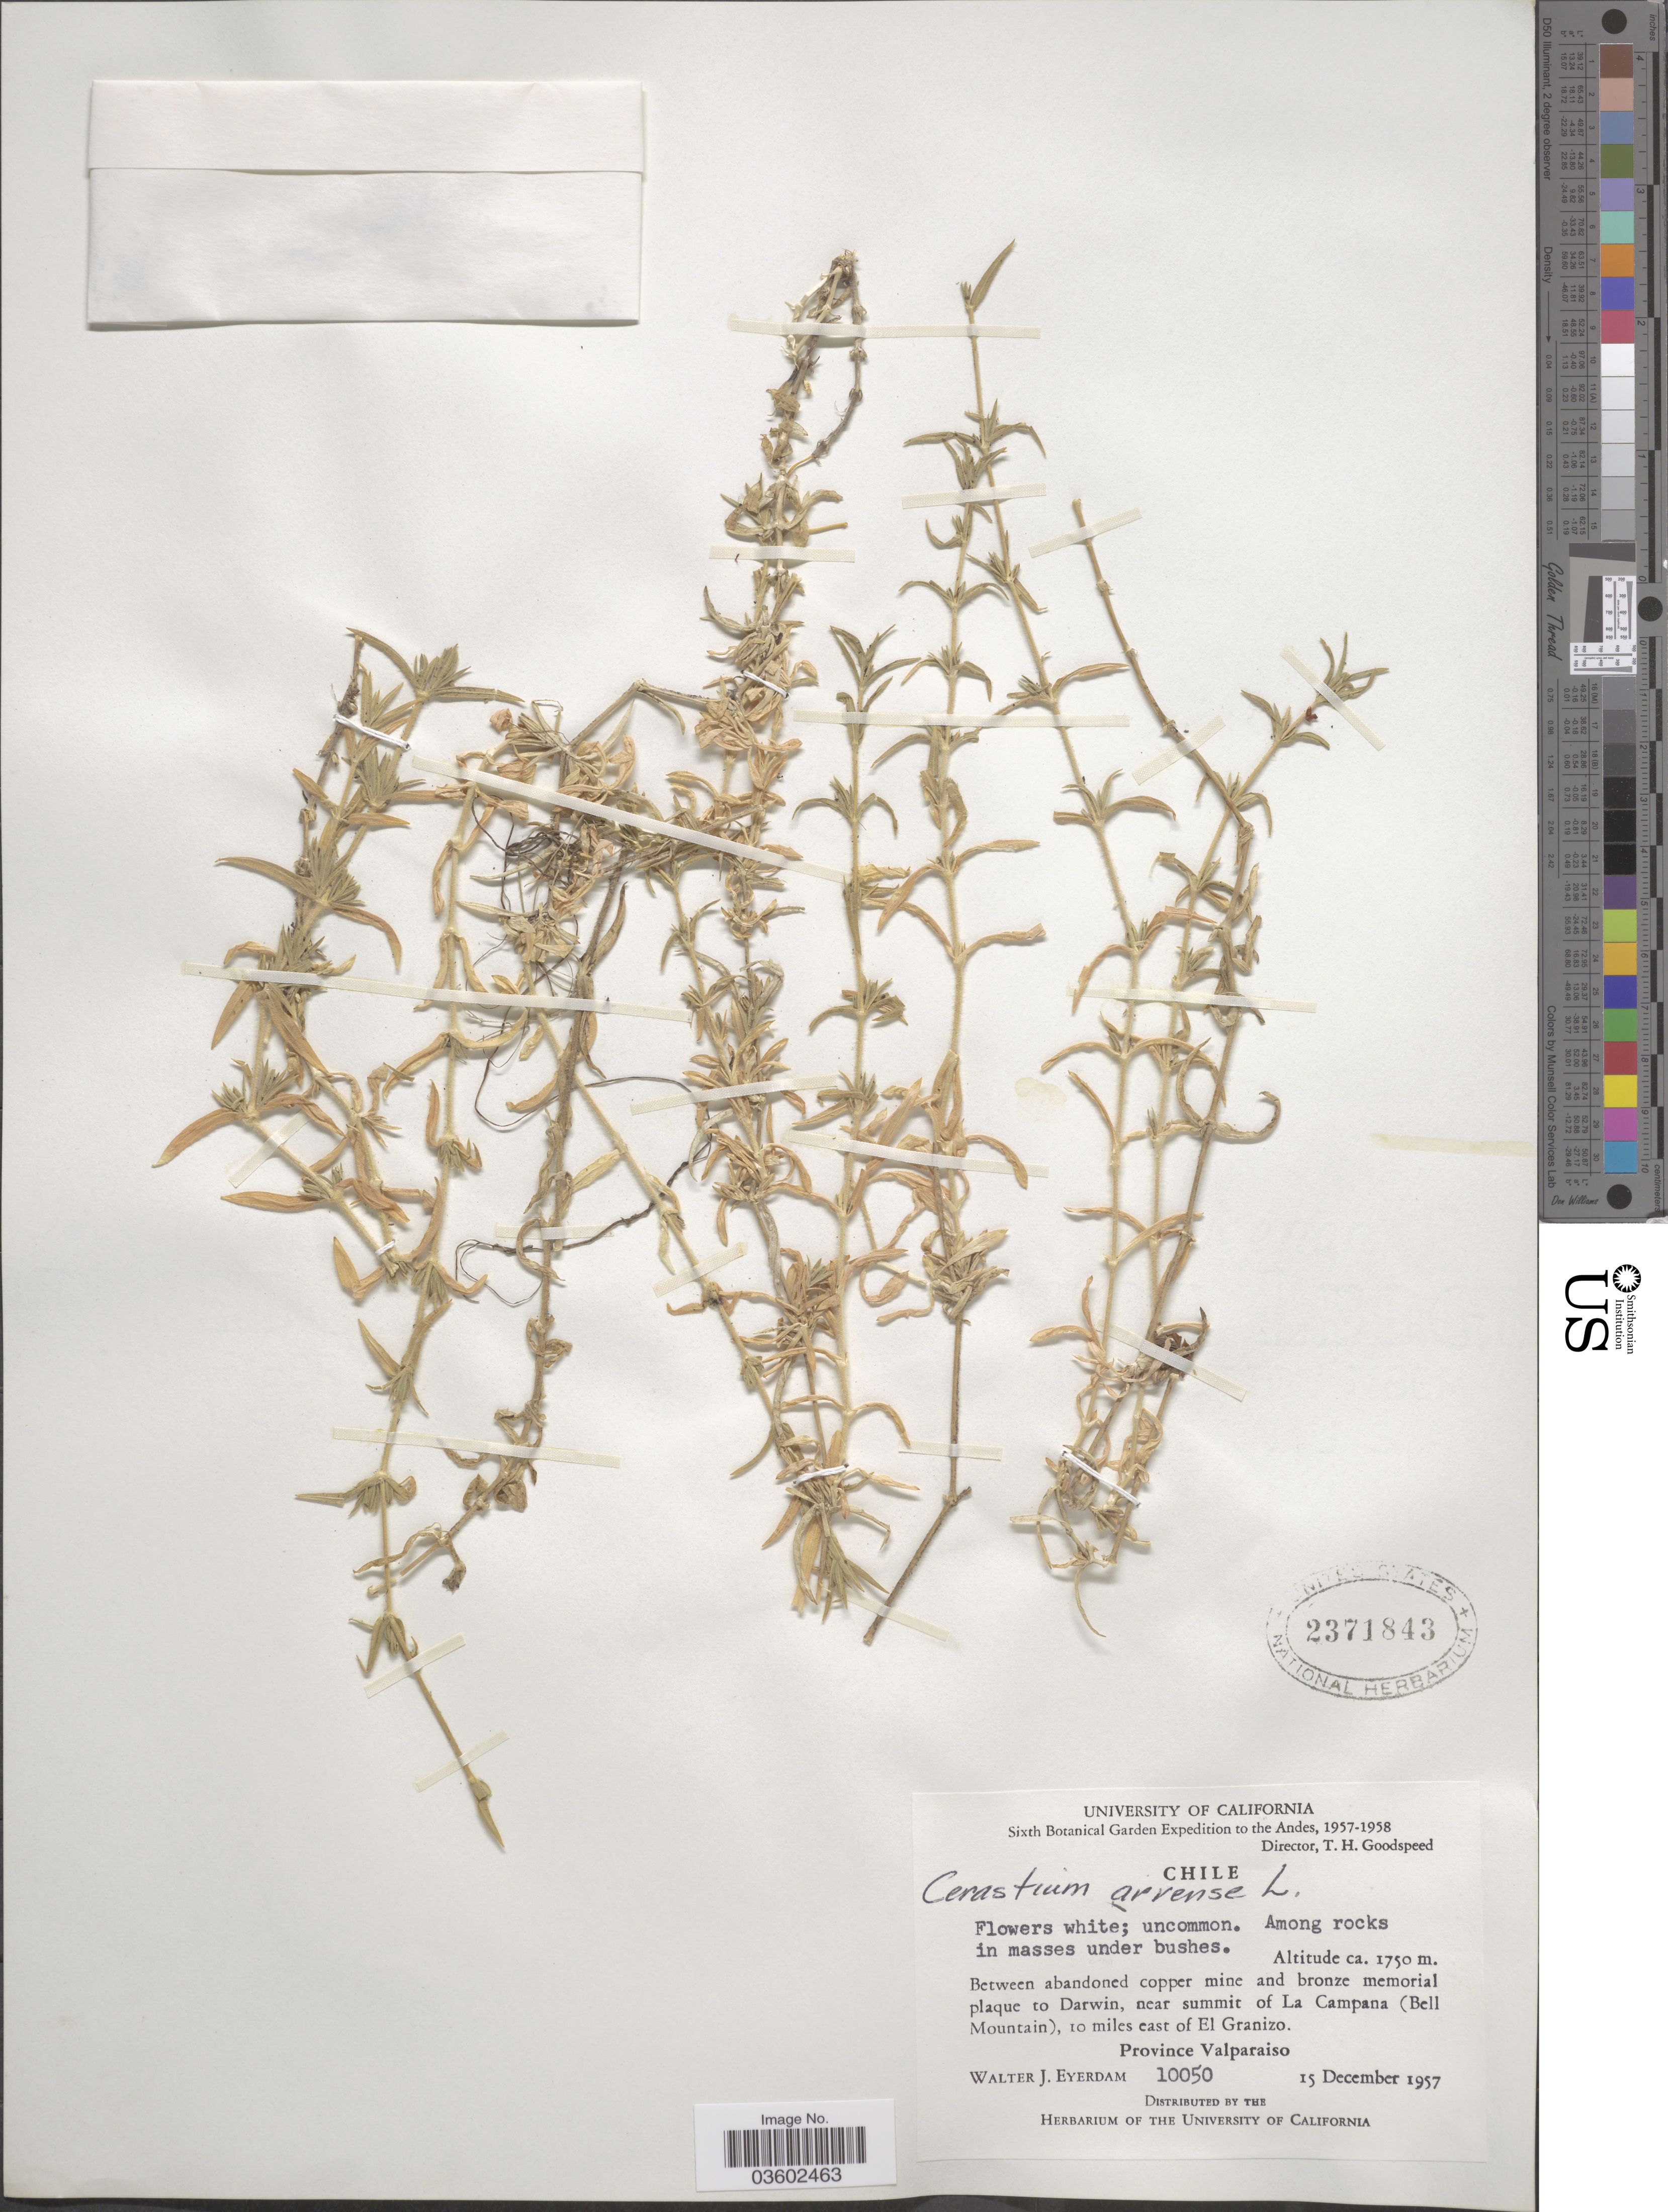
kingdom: Plantae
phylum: Tracheophyta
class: Magnoliopsida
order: Caryophyllales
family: Caryophyllaceae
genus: Cerastium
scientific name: Cerastium arvense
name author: L.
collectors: W. J. Eyerdam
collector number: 10050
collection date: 1957-12-15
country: Chile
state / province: Valparaíso (V)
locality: The Andes. Between abandoned copper mine and bronze memorial plaque to Darwin, near summit of La Campana (Bell Mountain), 10 miles east of El Granizo.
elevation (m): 1750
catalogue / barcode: US 2371843